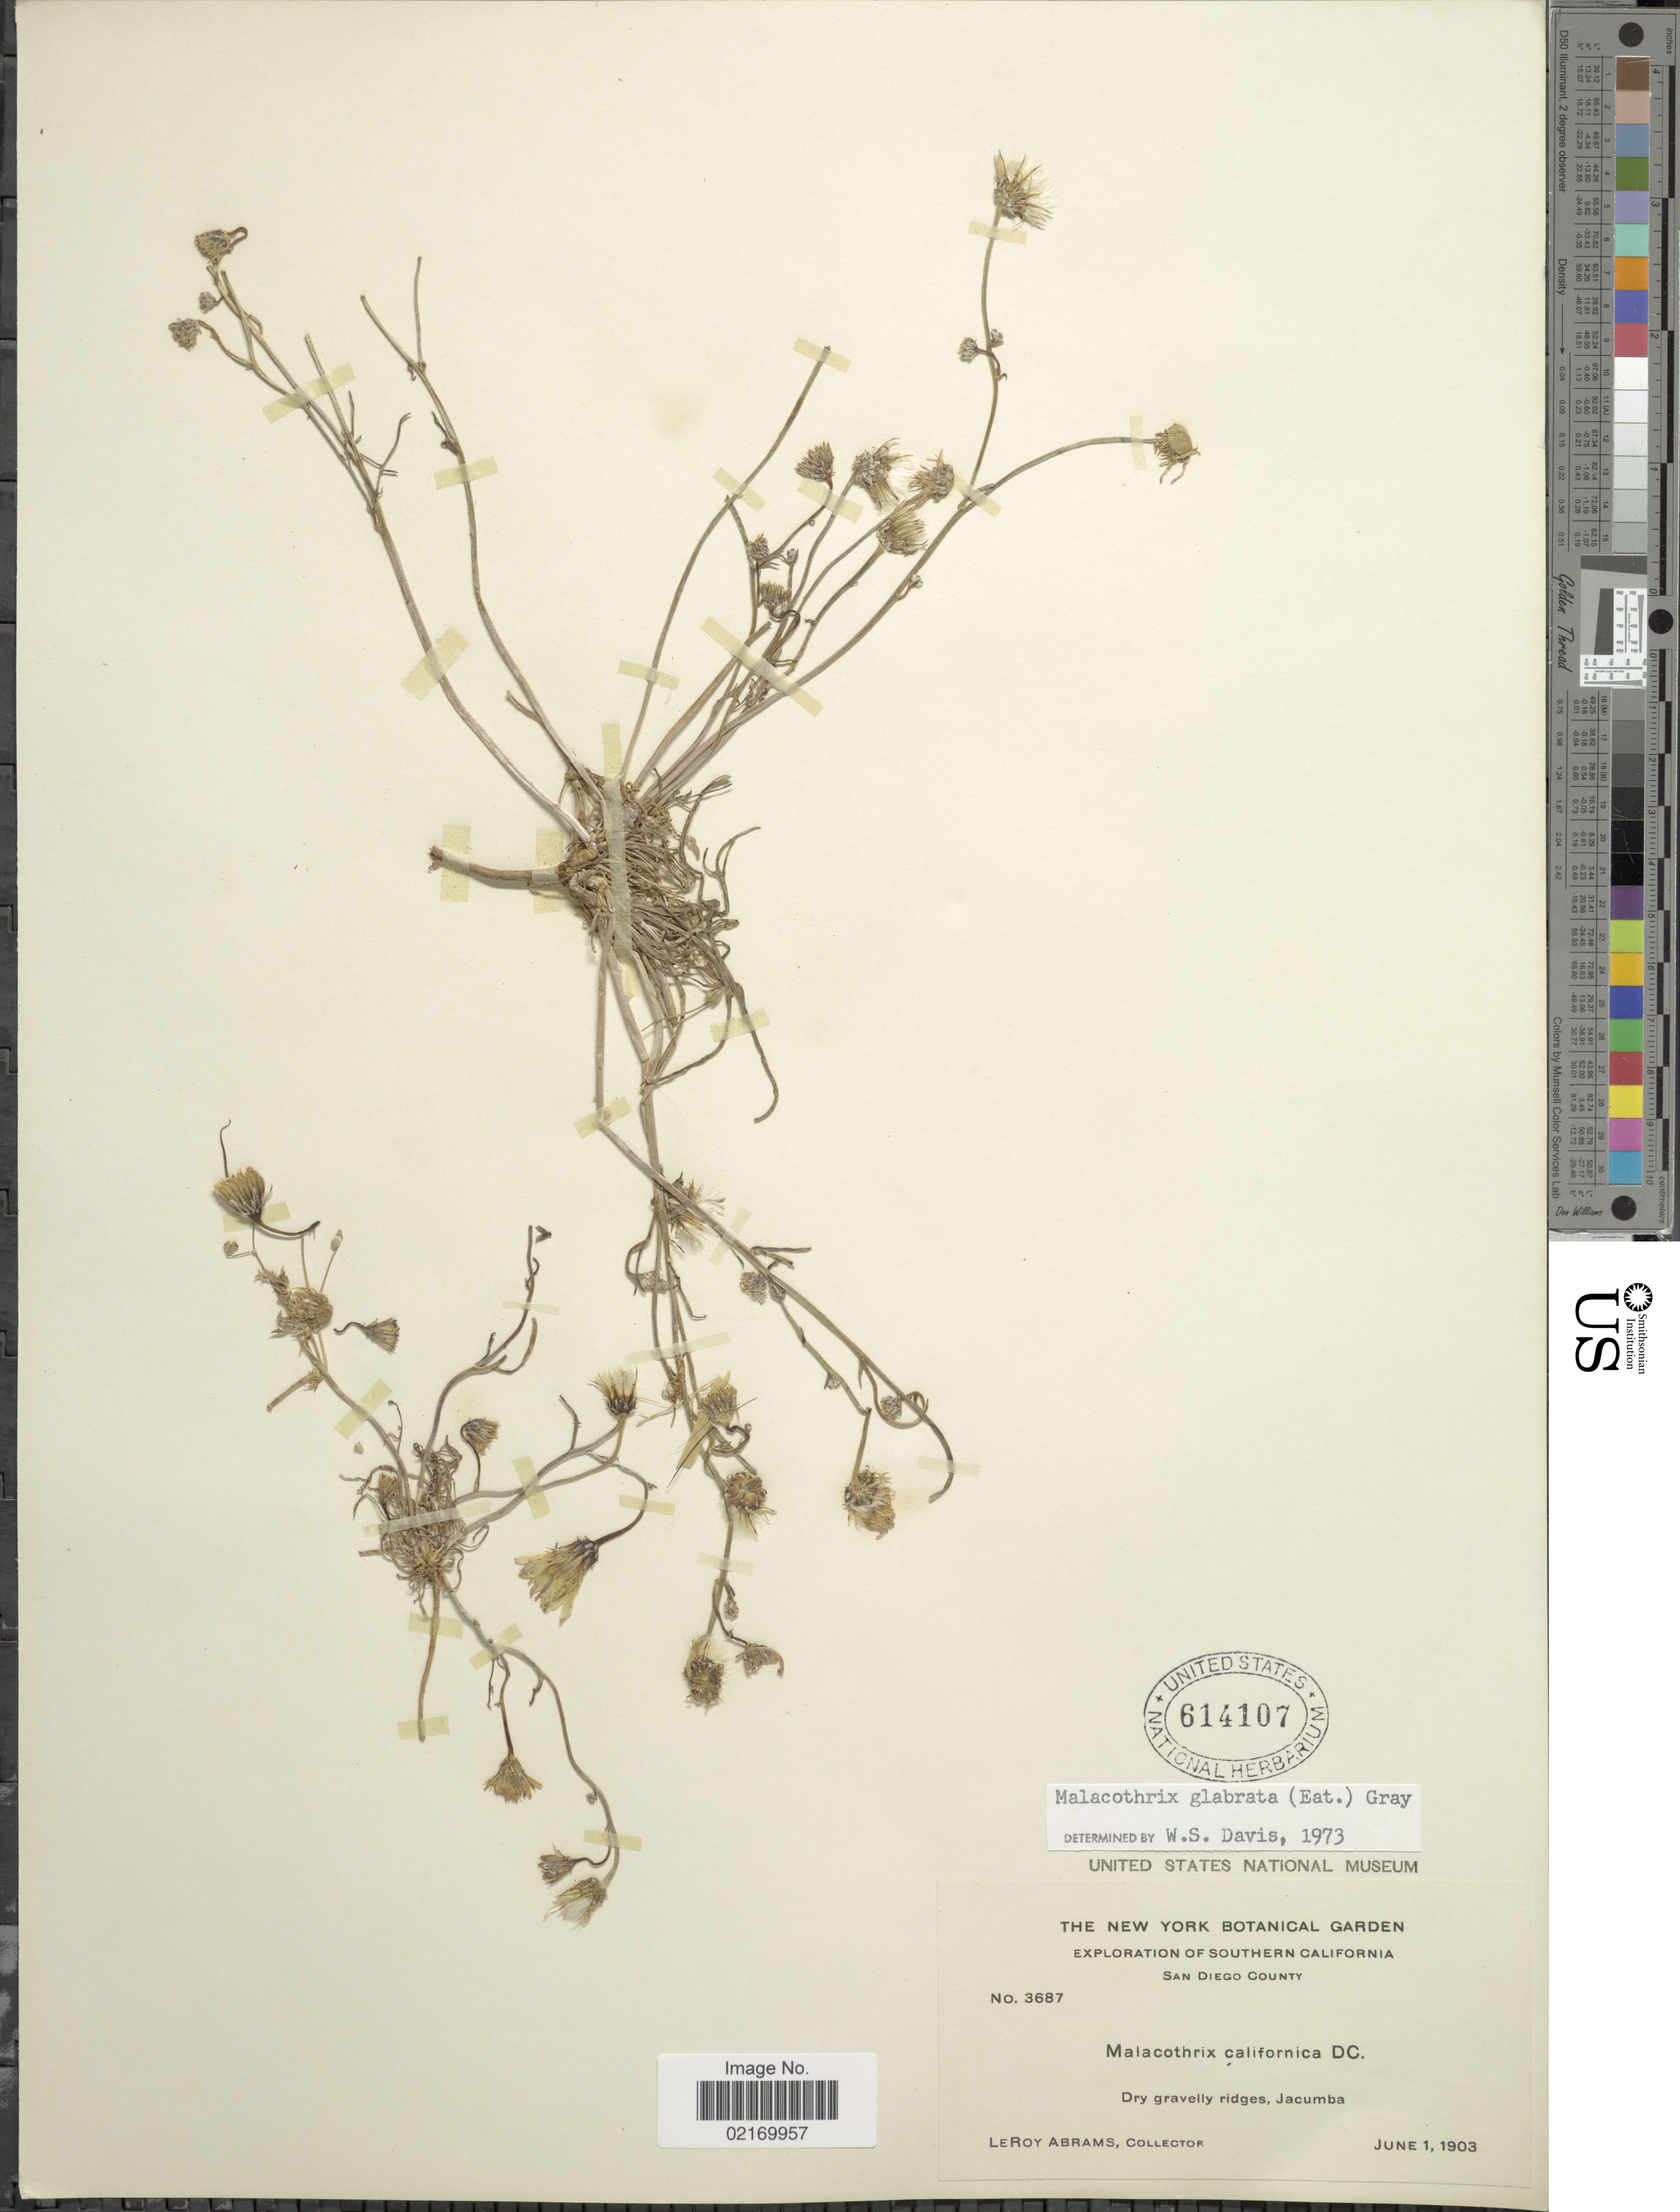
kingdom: Plantae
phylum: Tracheophyta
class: Magnoliopsida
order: Asterales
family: Asteraceae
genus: Malacothrix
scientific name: Malacothrix glabrata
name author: (A. Gray ex D.C. Eaton) A. Gray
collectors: L. Abrams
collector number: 3687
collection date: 1903-06-01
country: United States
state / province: California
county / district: San Diego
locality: Southern California, San Diego County, Jacumba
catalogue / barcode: US 614107